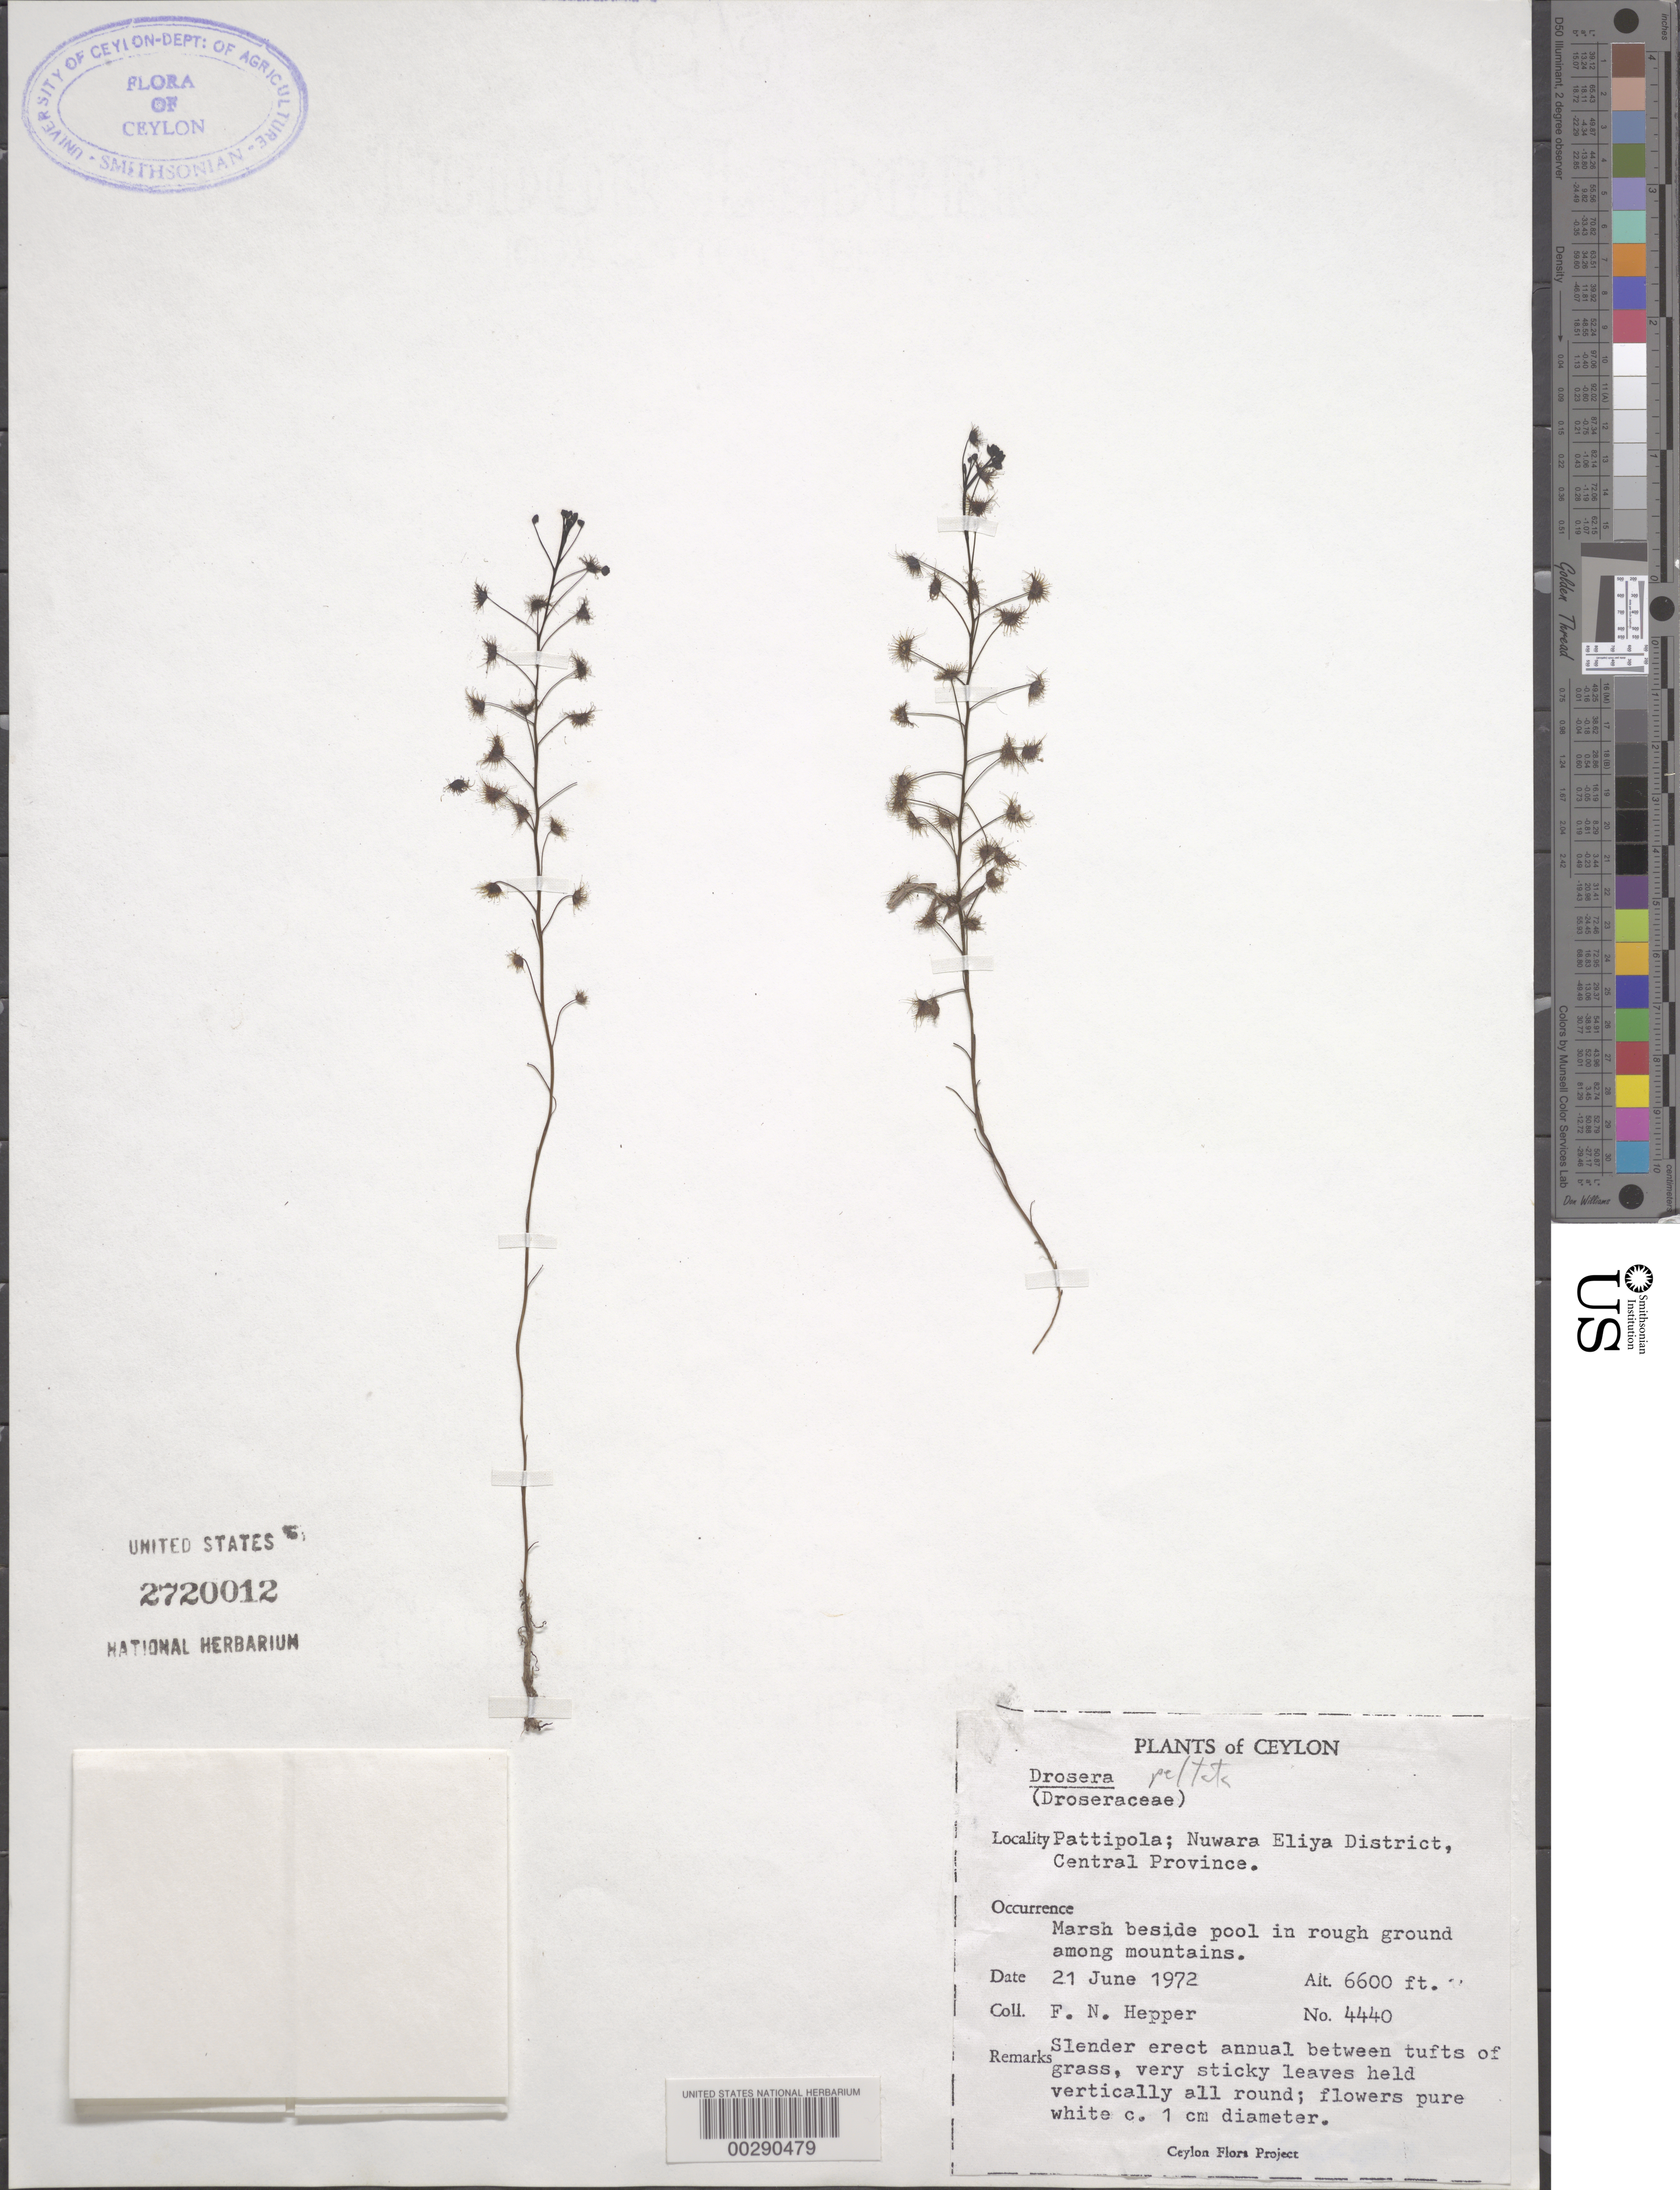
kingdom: Plantae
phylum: Tracheophyta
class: Magnoliopsida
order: Caryophyllales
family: Droseraceae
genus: Drosera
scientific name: Drosera sp.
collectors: F. Hepper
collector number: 4440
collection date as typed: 21 Jun 1972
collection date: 1972-06-21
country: Sri Lanka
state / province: Central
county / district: Nuwara Eliya Dist.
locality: Pattipola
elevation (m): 2012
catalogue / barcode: US 2720012